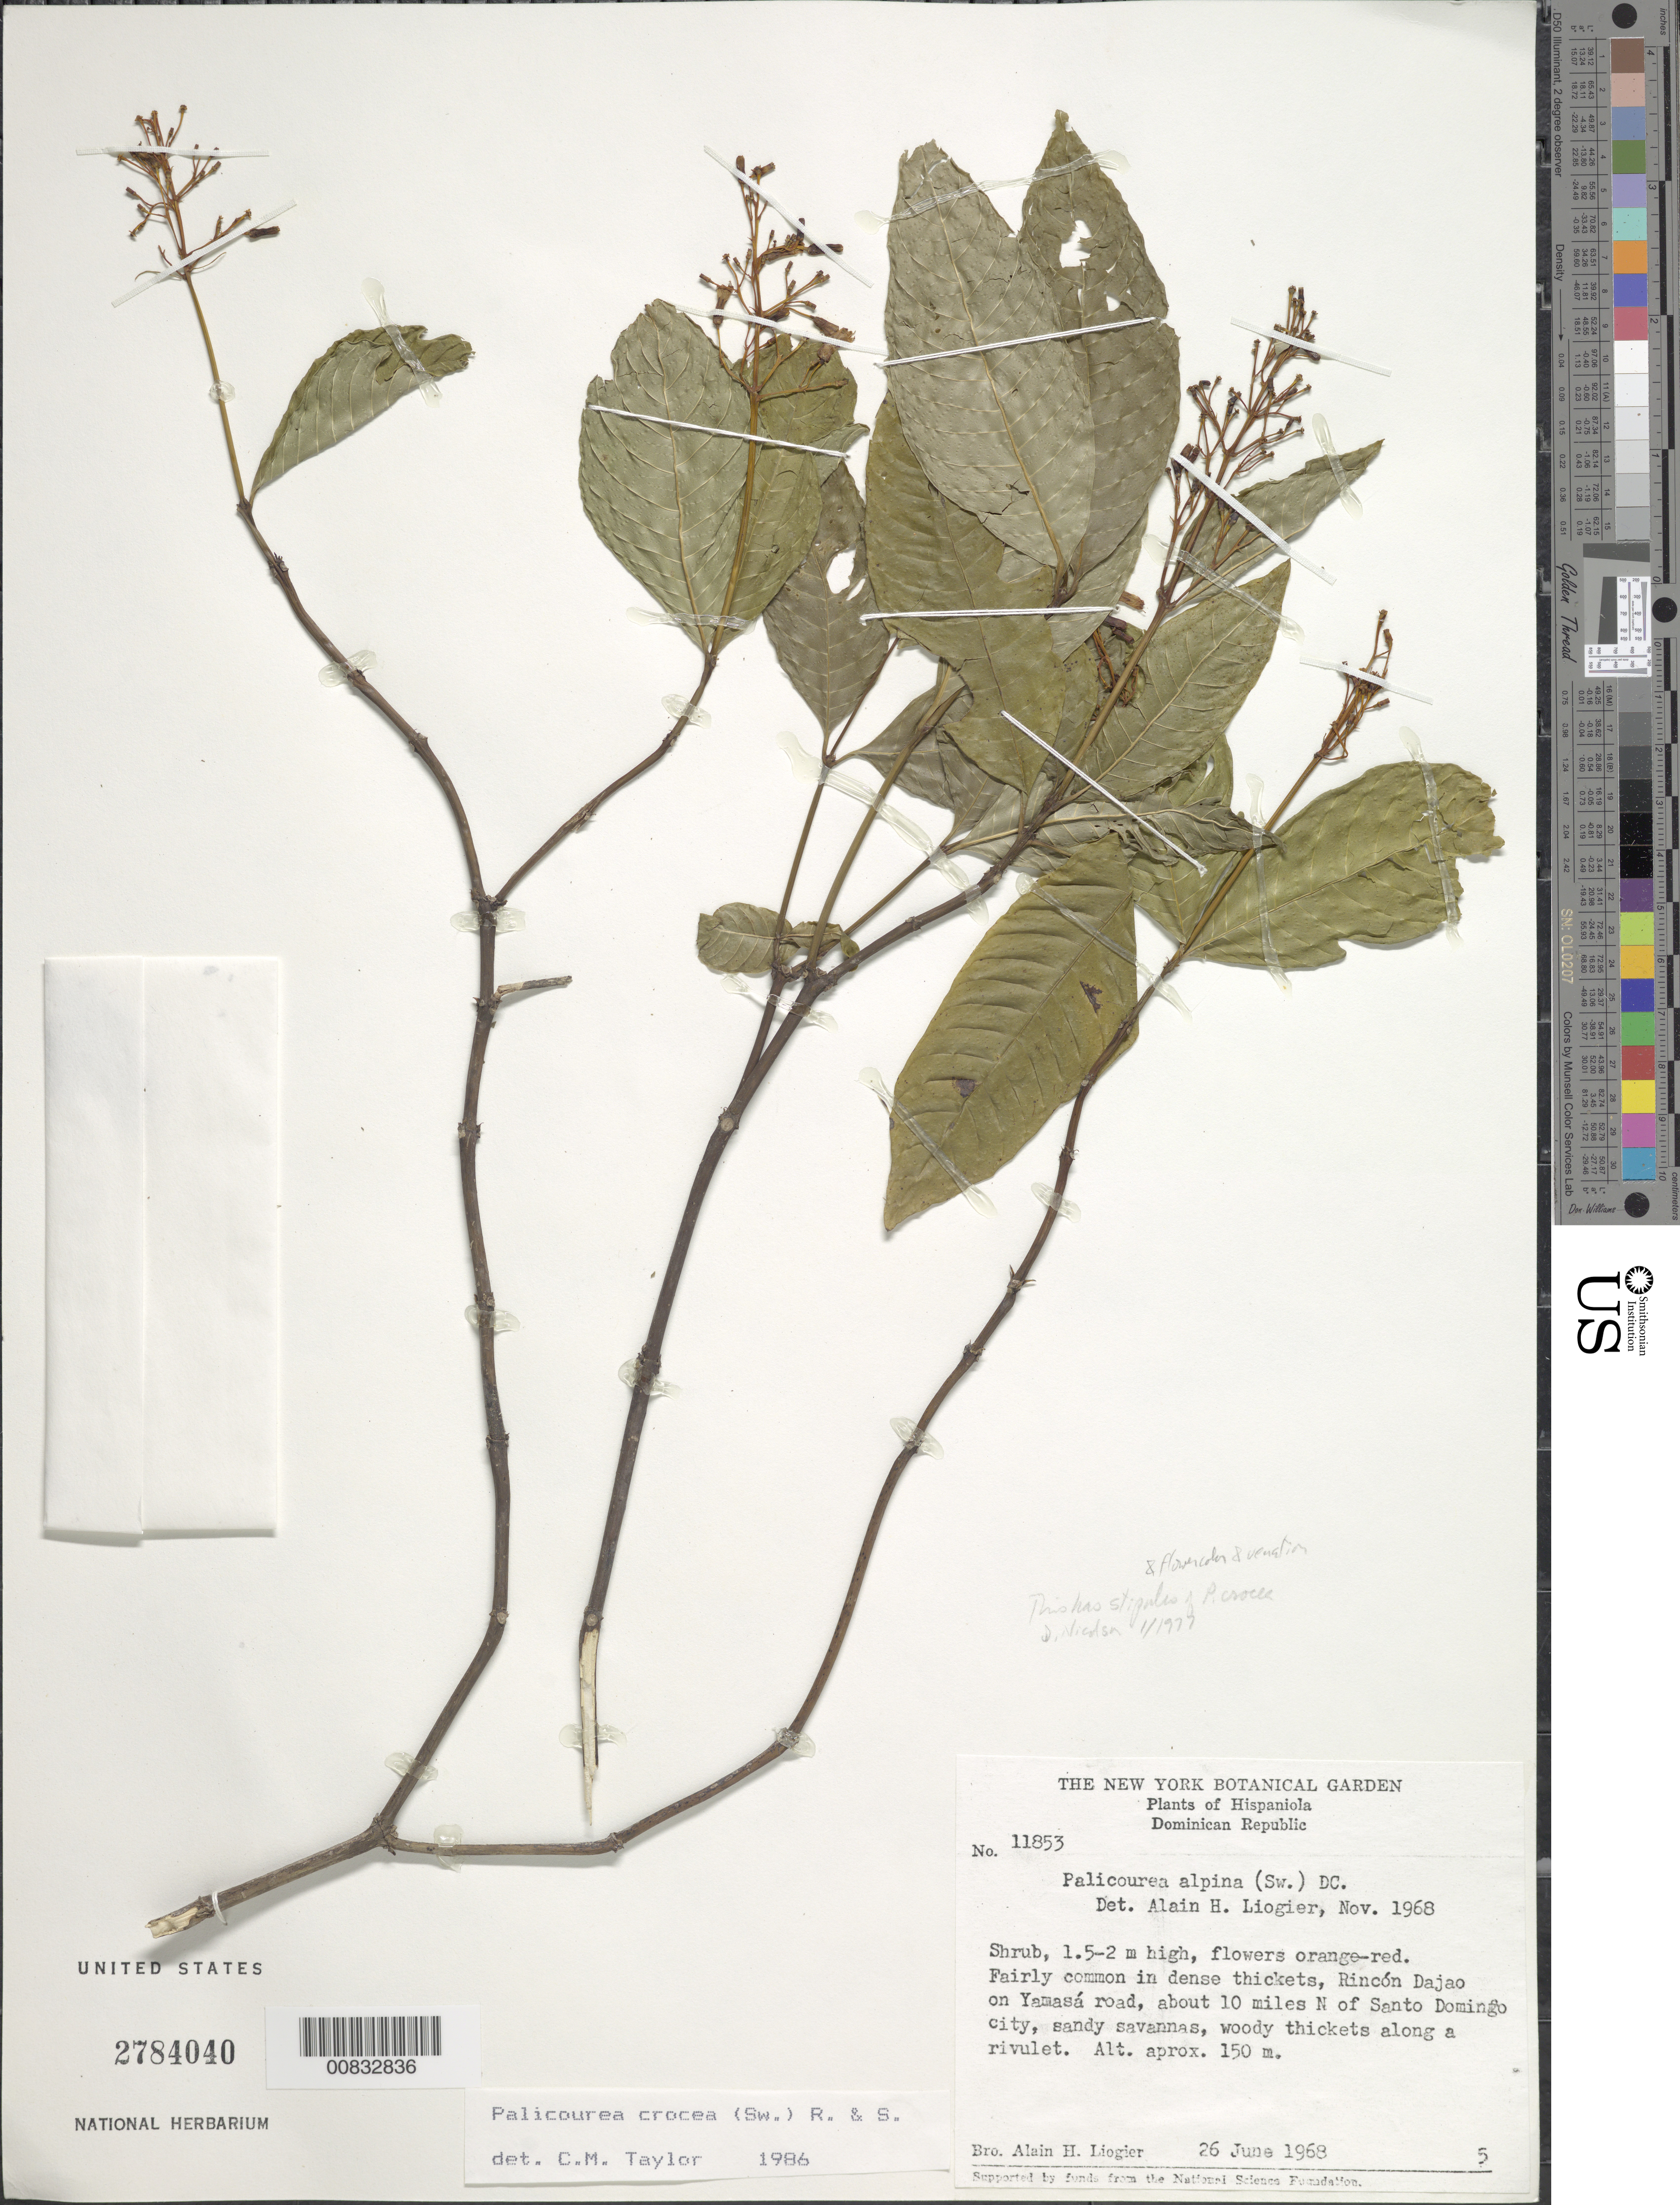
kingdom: Plantae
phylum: Tracheophyta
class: Magnoliopsida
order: Gentianales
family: Rubiaceae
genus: Palicourea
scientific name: Palicourea crocea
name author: (Sw.) Schult.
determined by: Taylor, Charlotte M.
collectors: A. H. Liogier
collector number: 11853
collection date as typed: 26 Jun 1968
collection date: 1968-06-26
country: Dominican Republic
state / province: Distrito Nacional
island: Hispaniola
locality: Rincón Dajao, on Yamasá road, about 10 miles N of Santo Domingo City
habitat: In dense woody thickets along a rivulet of sany savannas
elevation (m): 150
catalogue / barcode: US 2784040